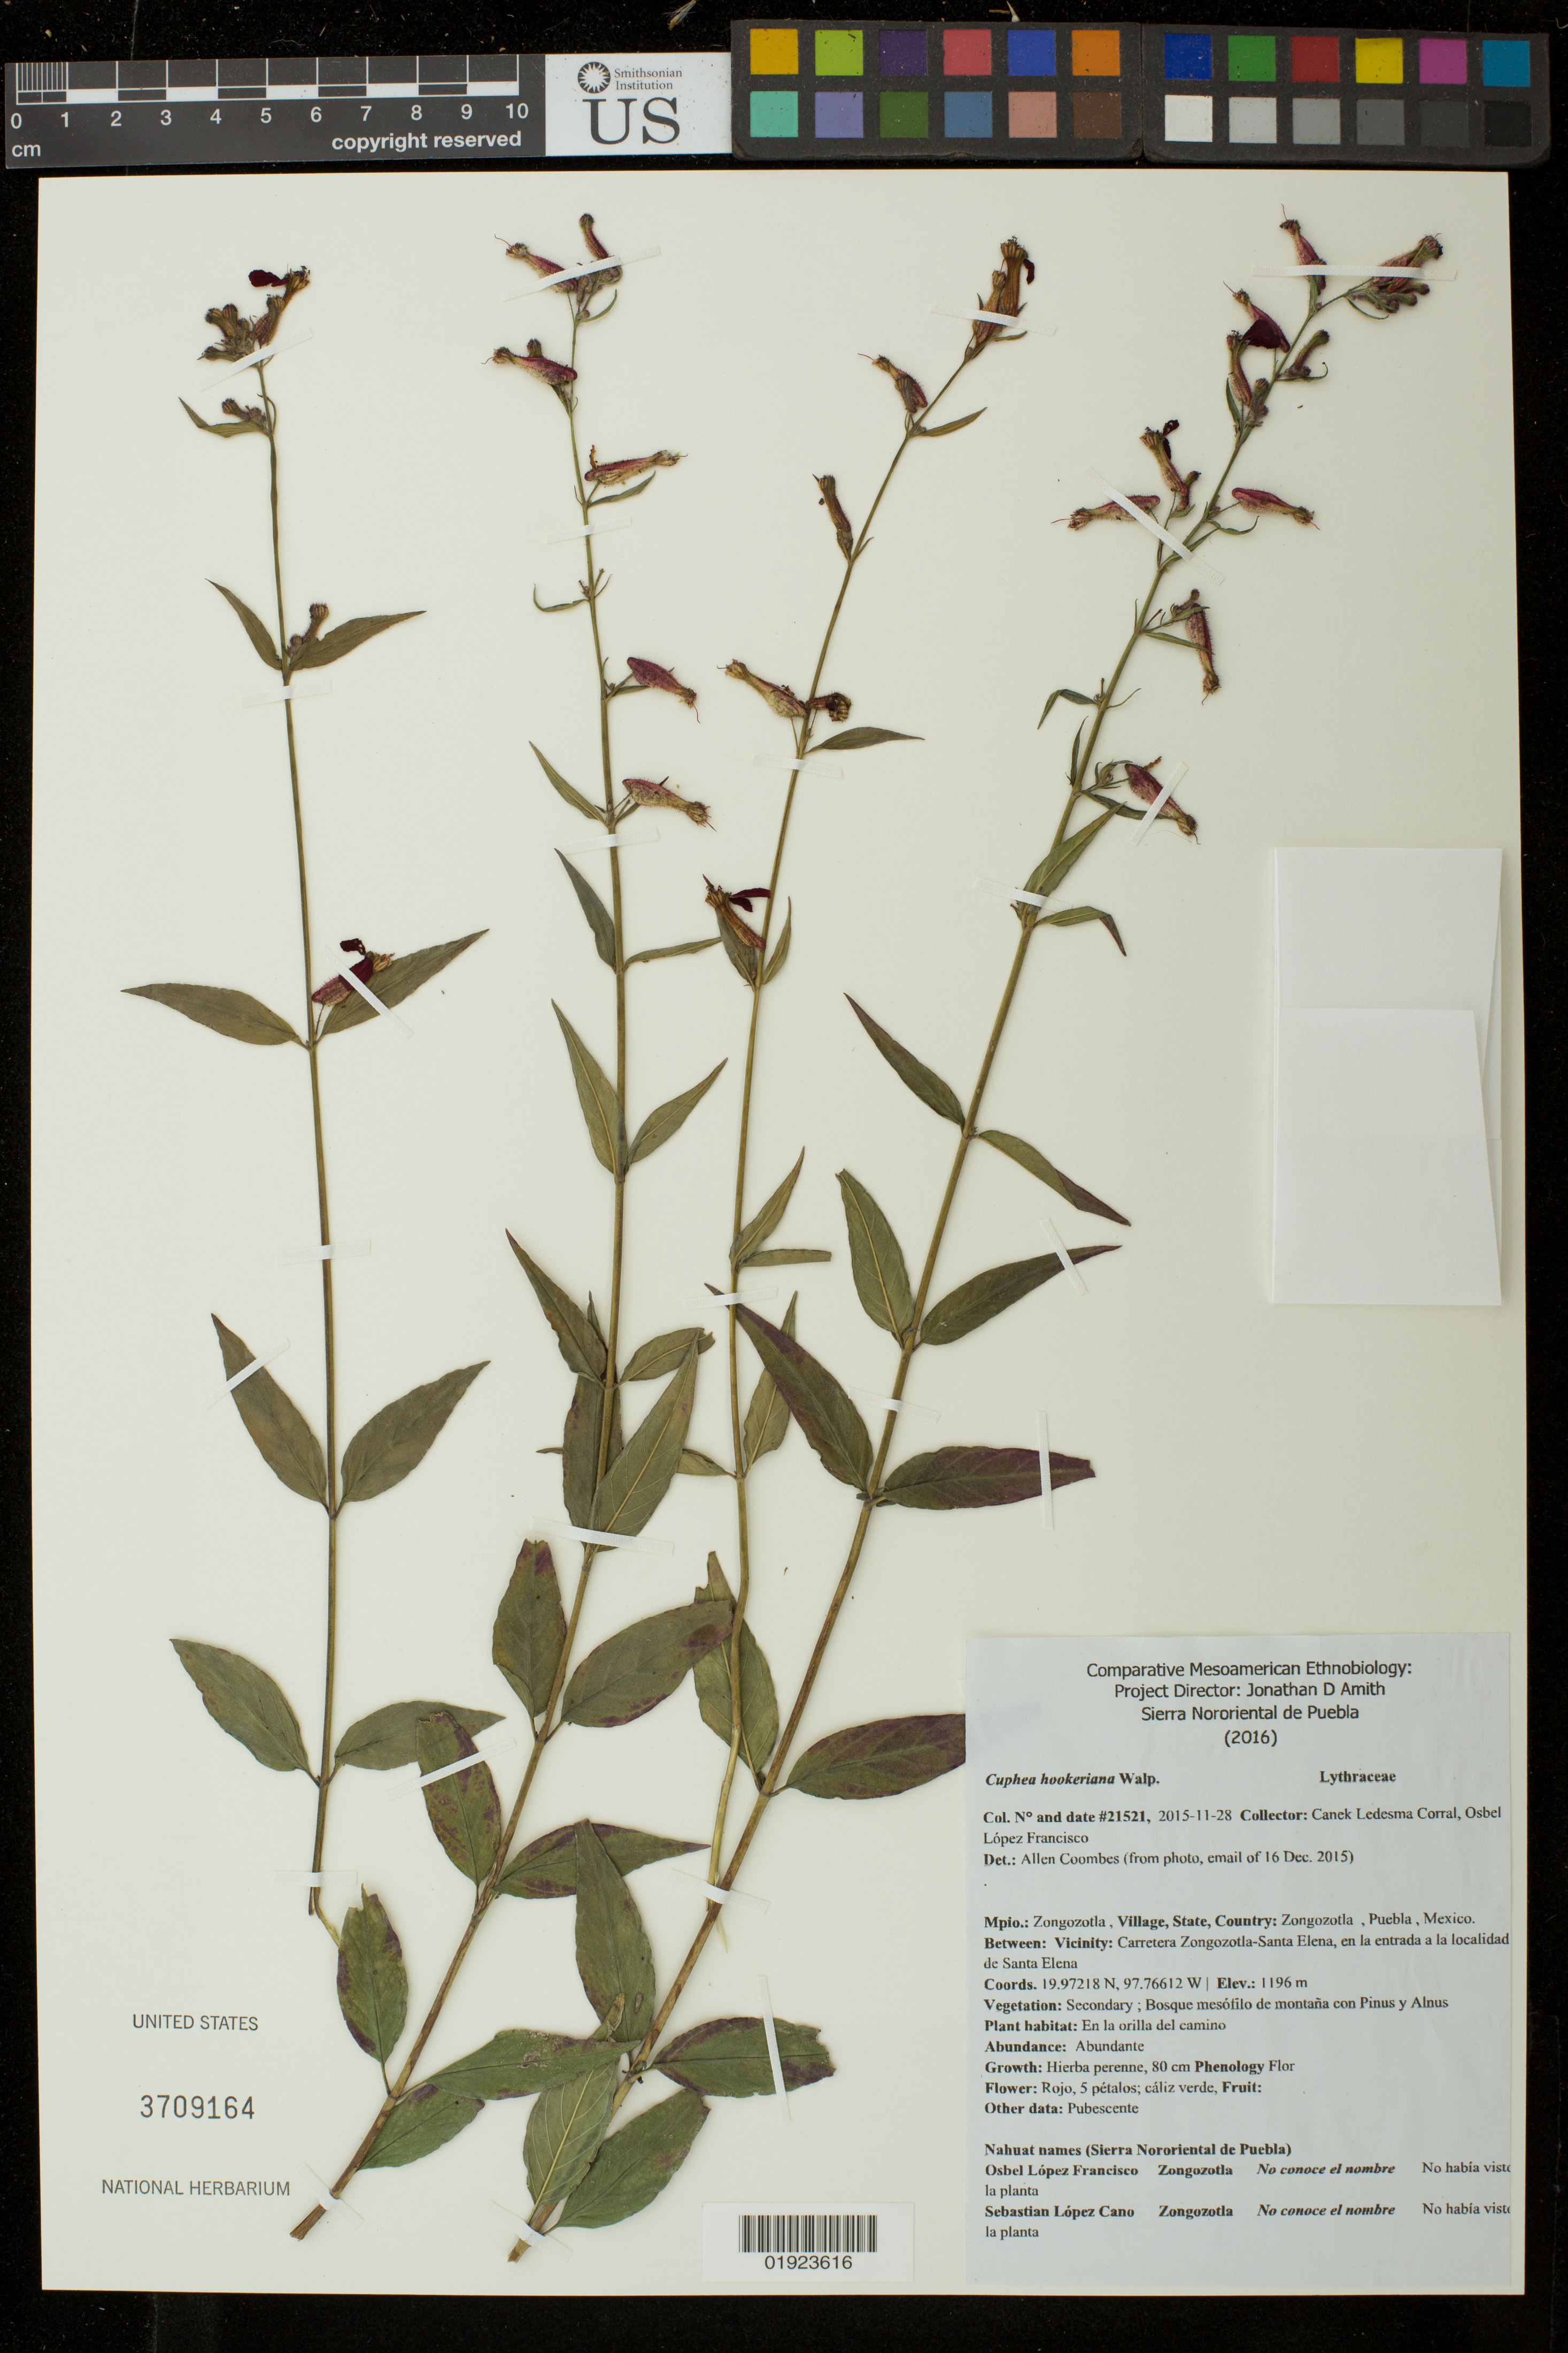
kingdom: Plantae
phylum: Tracheophyta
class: Magnoliopsida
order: Myrtales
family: Lythraceae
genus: Cuphea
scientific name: Cuphea hookeriana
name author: Walp.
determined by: Coombes, Allen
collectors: Canek Ledesma C. & O. Francisco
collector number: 21521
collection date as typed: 2015-11-28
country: Mexico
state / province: Puebla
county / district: Zongozotla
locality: Zongozotla, Puebla, Mexico, Carretera Zongozotla-Santa Elena, en la entrada a la localidad de Sant Elene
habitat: Secondary; Bosque mesofilo de montana con Pinus y Alnus, en la orilla del camino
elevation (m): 1196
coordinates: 19.97218N, 97.76612W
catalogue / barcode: US 3709164